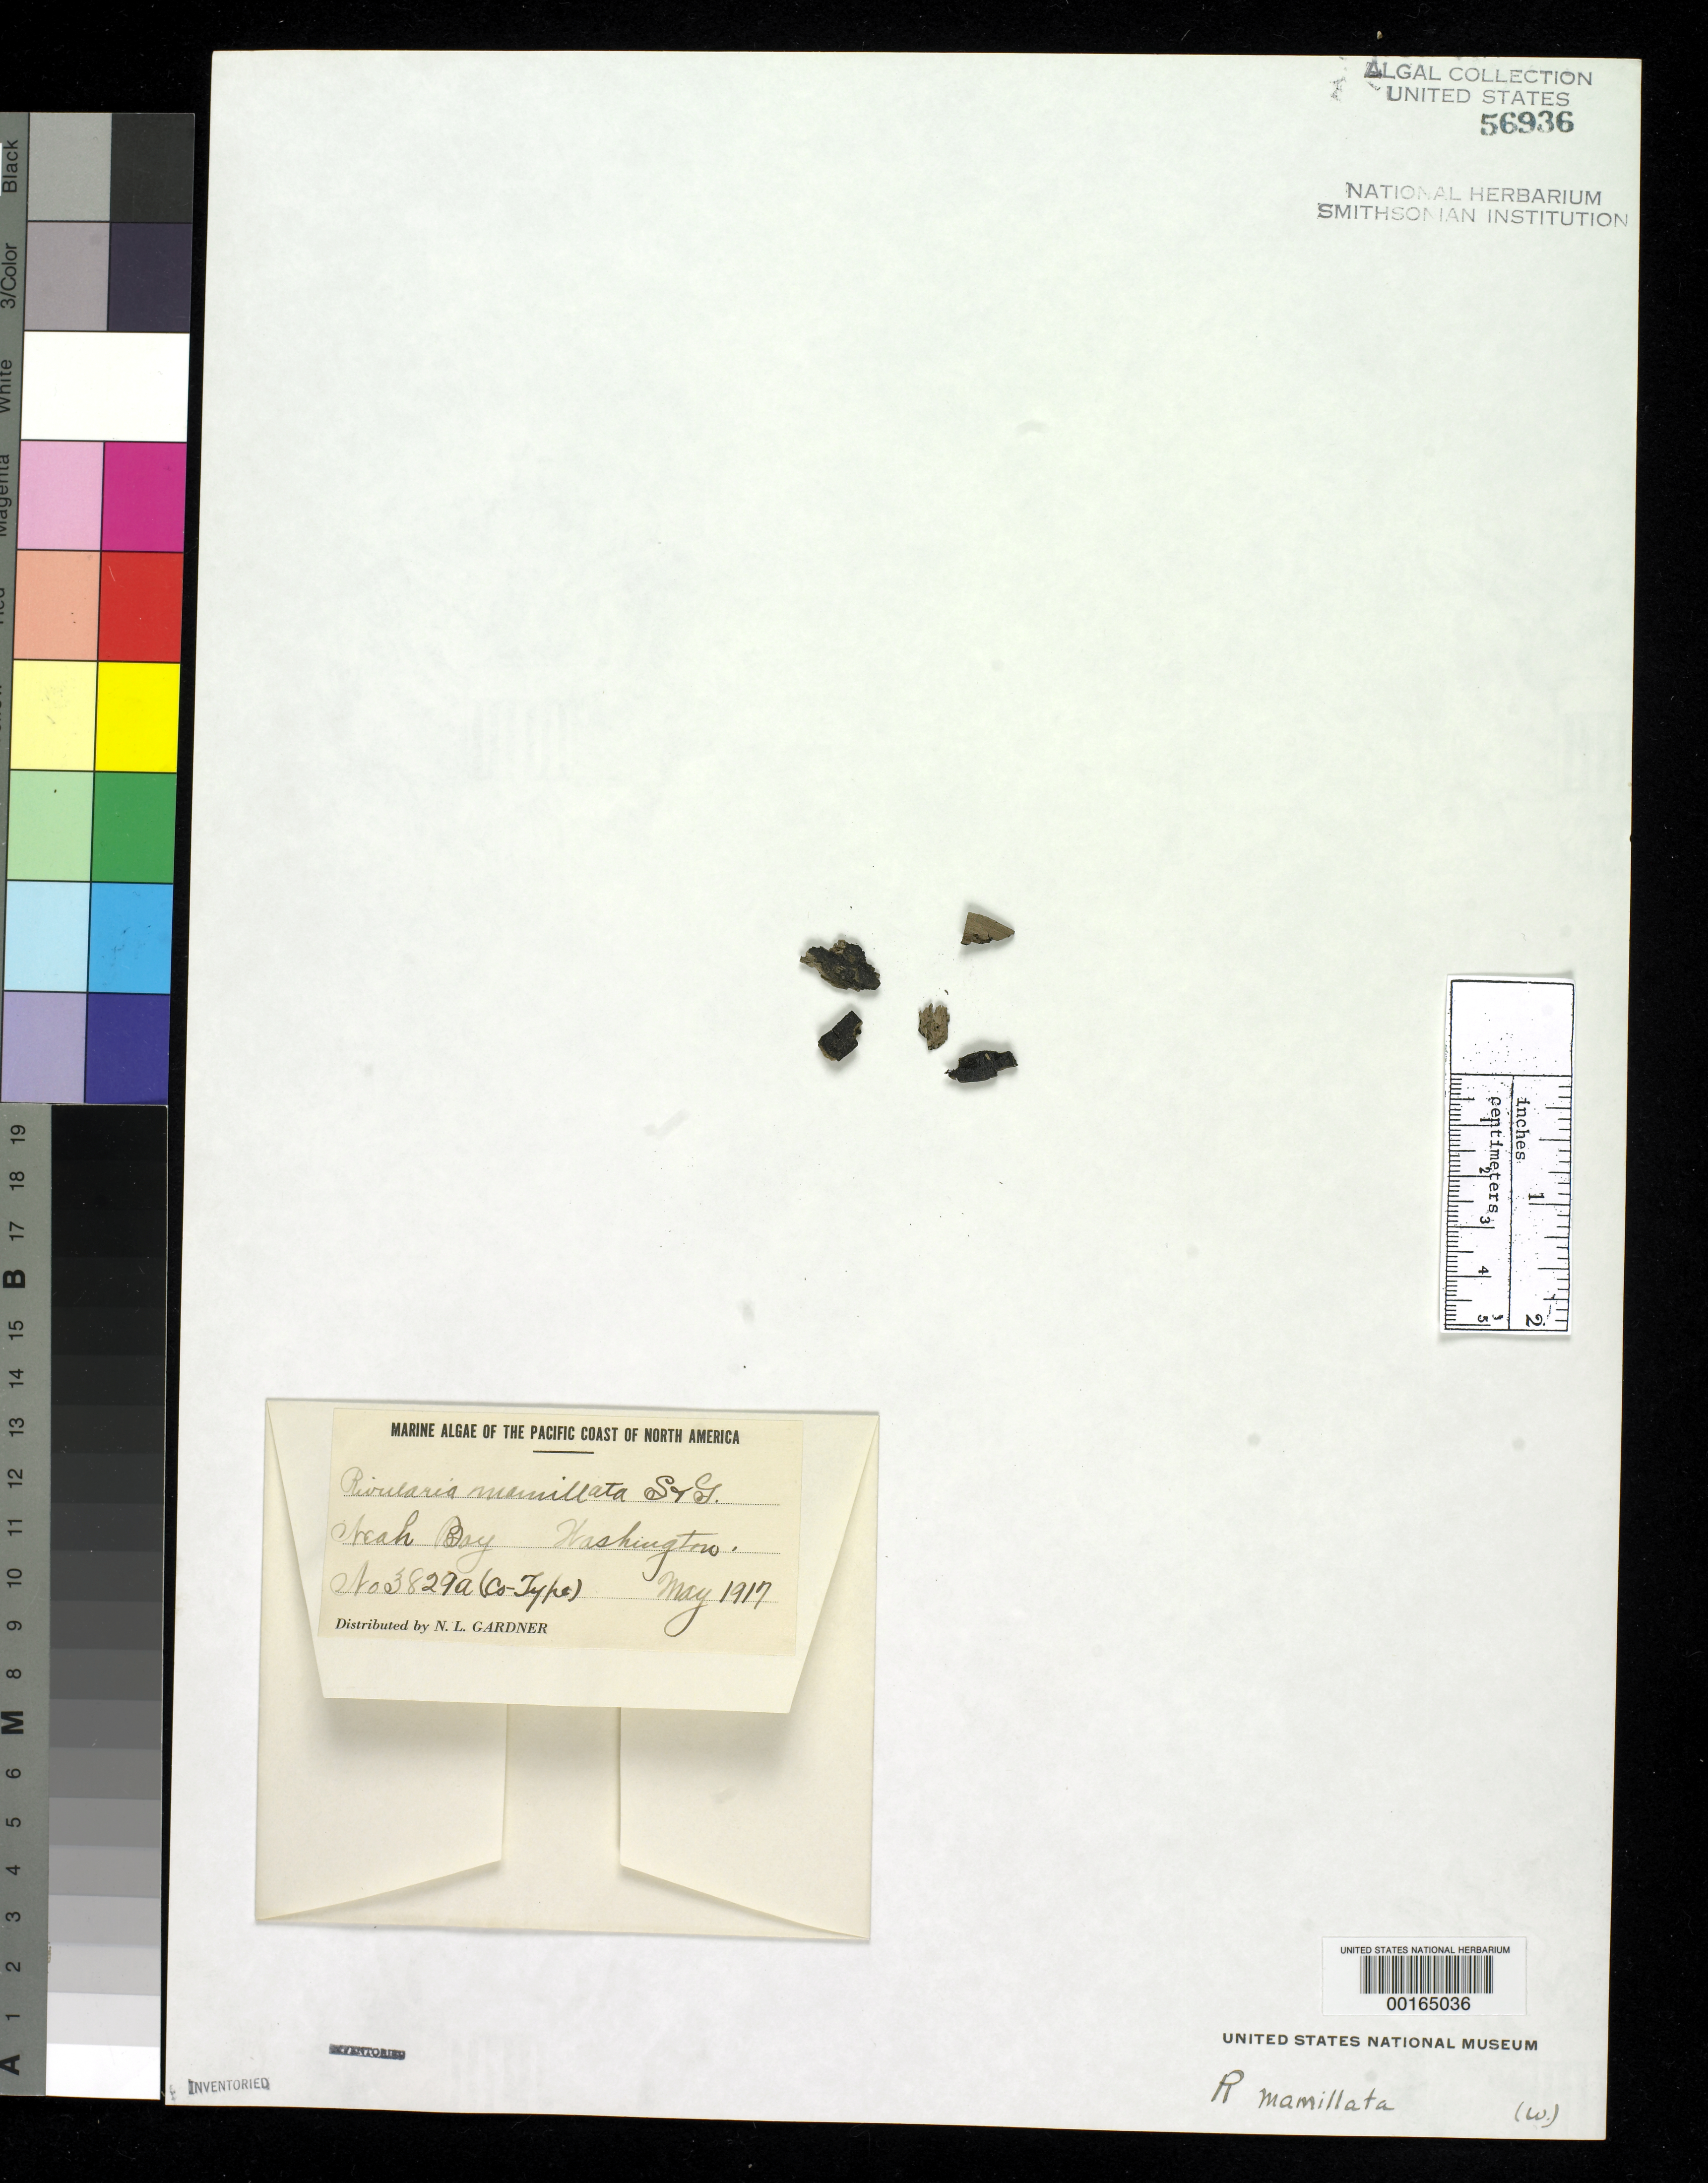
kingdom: Bacteria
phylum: Cyanobacteria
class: Cyanobacteriia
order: Cyanobacteriales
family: Nostocaceae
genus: Rivularia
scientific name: Rivularia mamillata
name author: Setch. & N.L. Gardner in N.L. Gardner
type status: Isotype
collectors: N. Gardner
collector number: NLG 3829A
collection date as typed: May 1917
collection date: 1917-05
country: United States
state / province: Washington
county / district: Clallam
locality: Neah Bay.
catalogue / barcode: US 56936